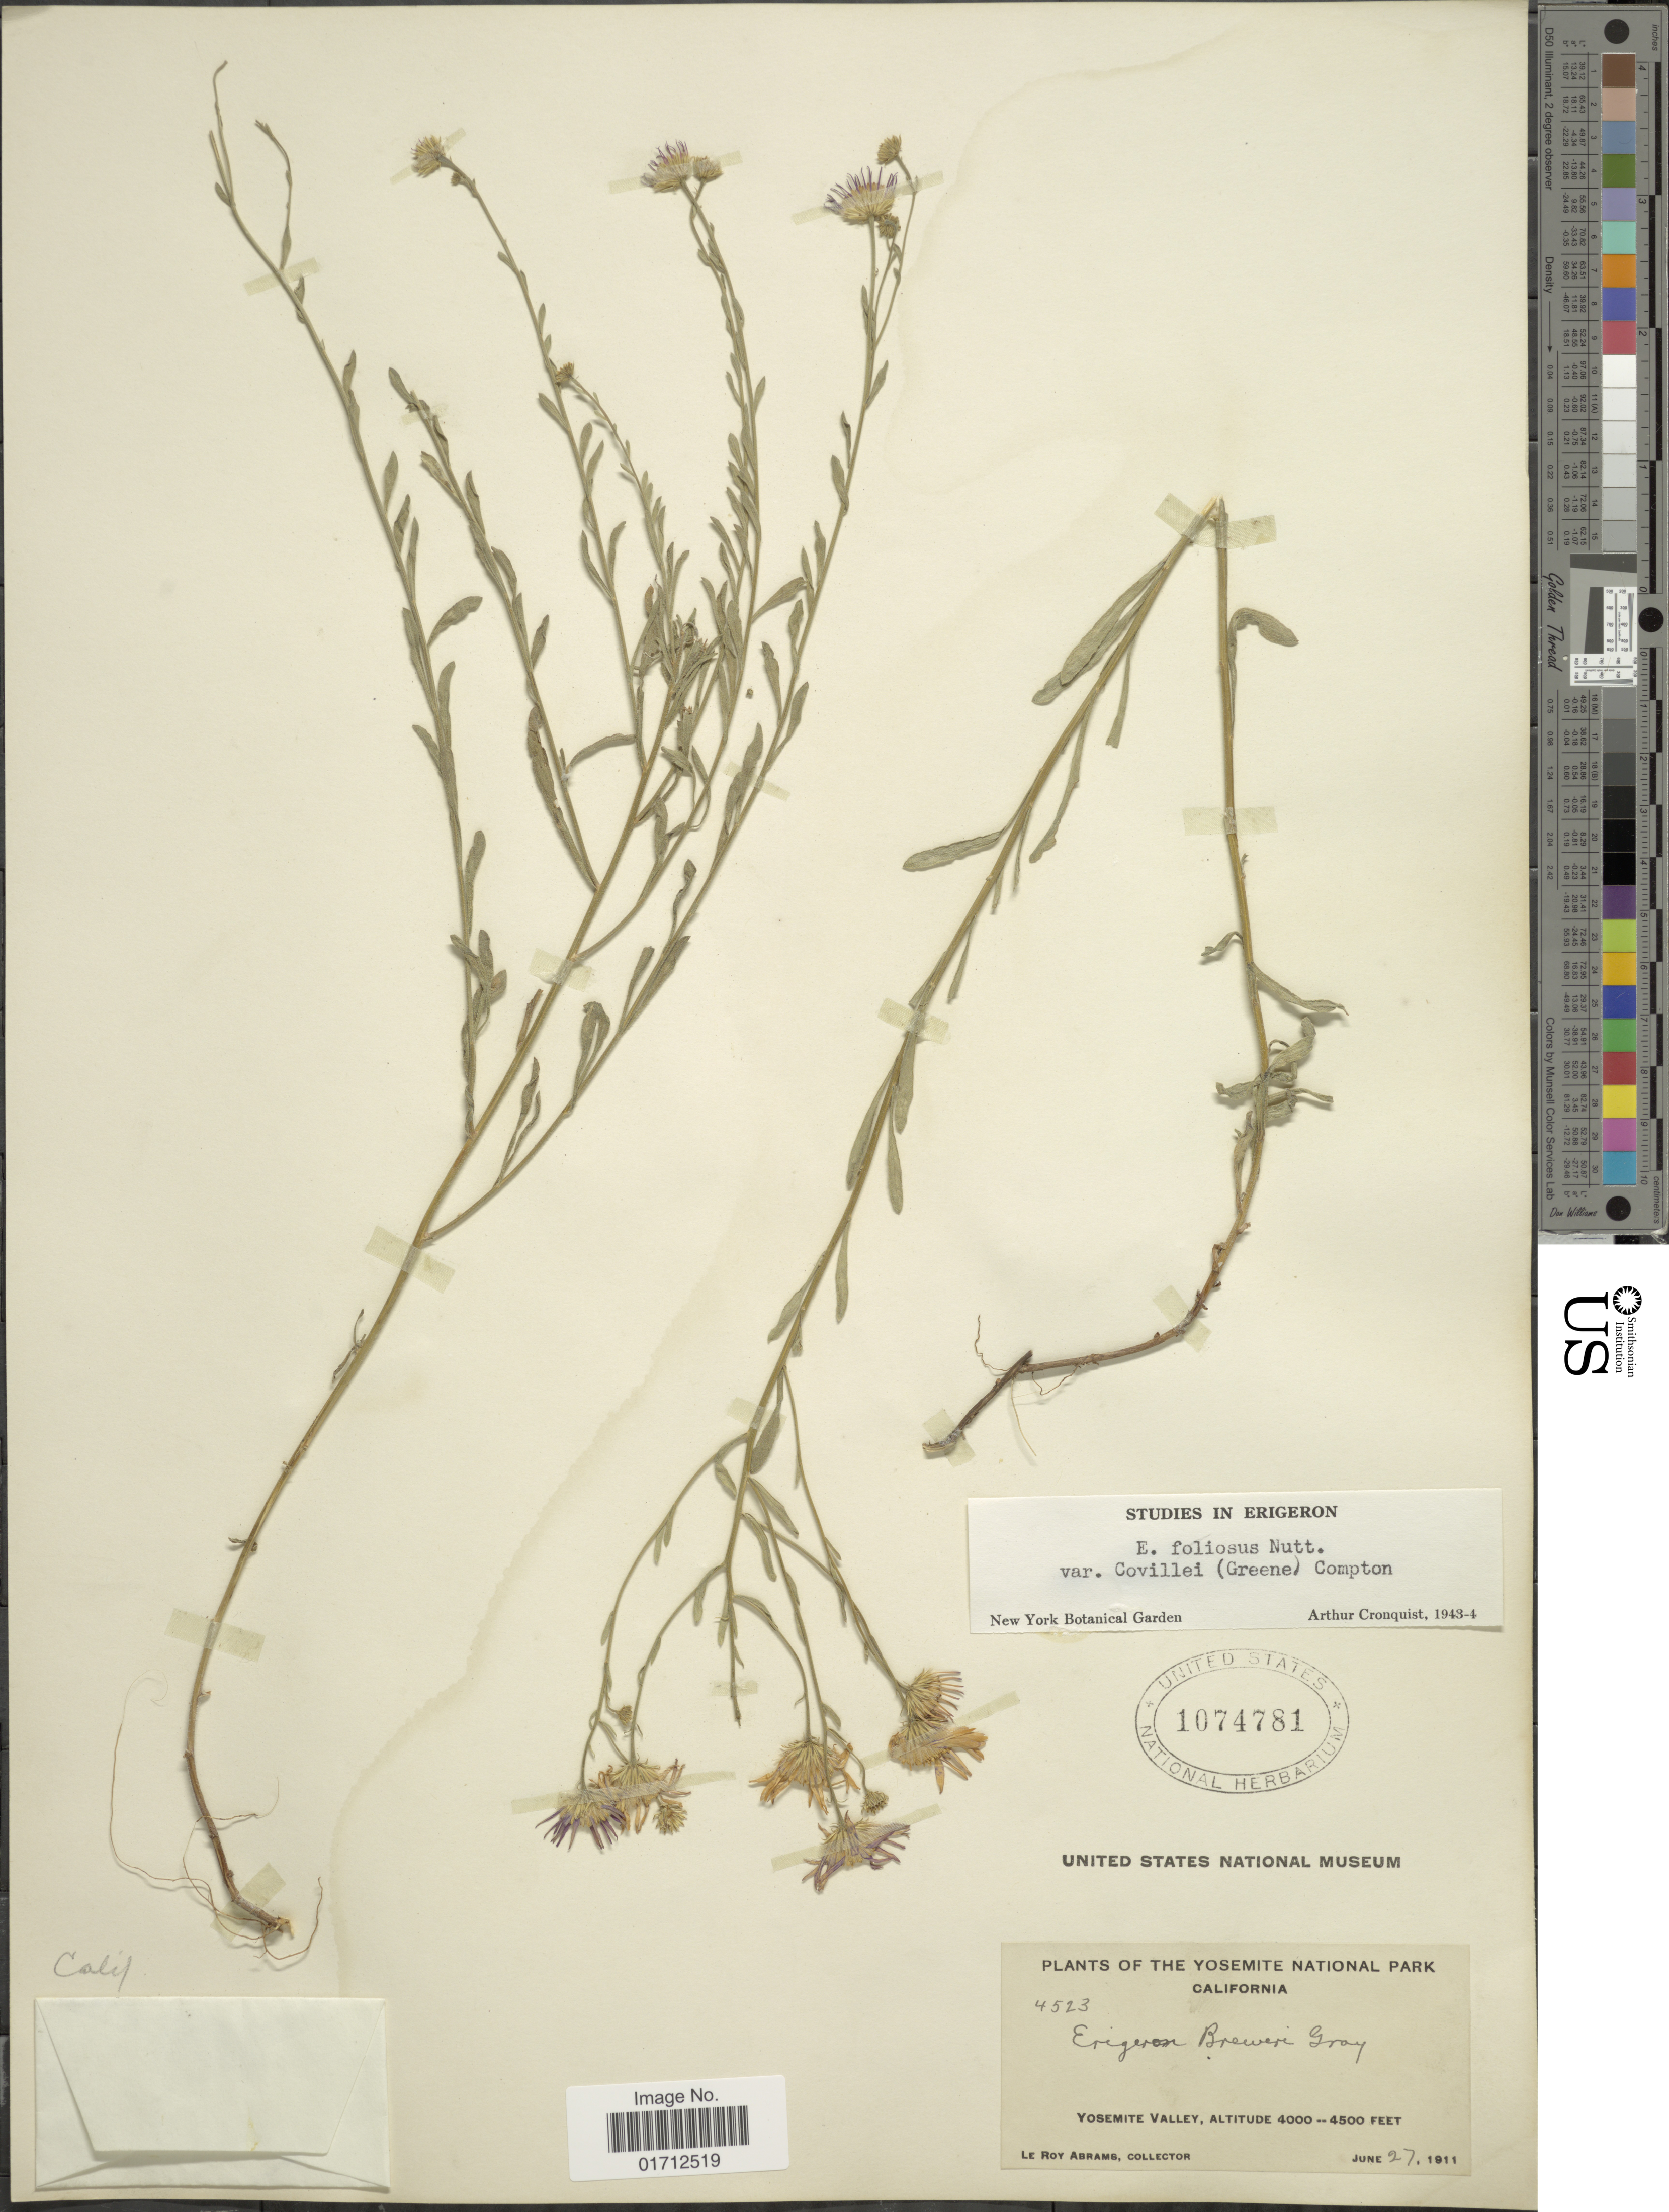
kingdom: Plantae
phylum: Tracheophyta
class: Magnoliopsida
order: Asterales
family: Asteraceae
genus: Erigeron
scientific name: Erigeron foliosus var. covillei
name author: Nutt.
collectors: L. Abrams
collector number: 4523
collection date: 1911-06-27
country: United States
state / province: California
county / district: Mariposa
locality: The Yosemite National park, Yosemite Valley.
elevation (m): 1219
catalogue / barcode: US 1074781